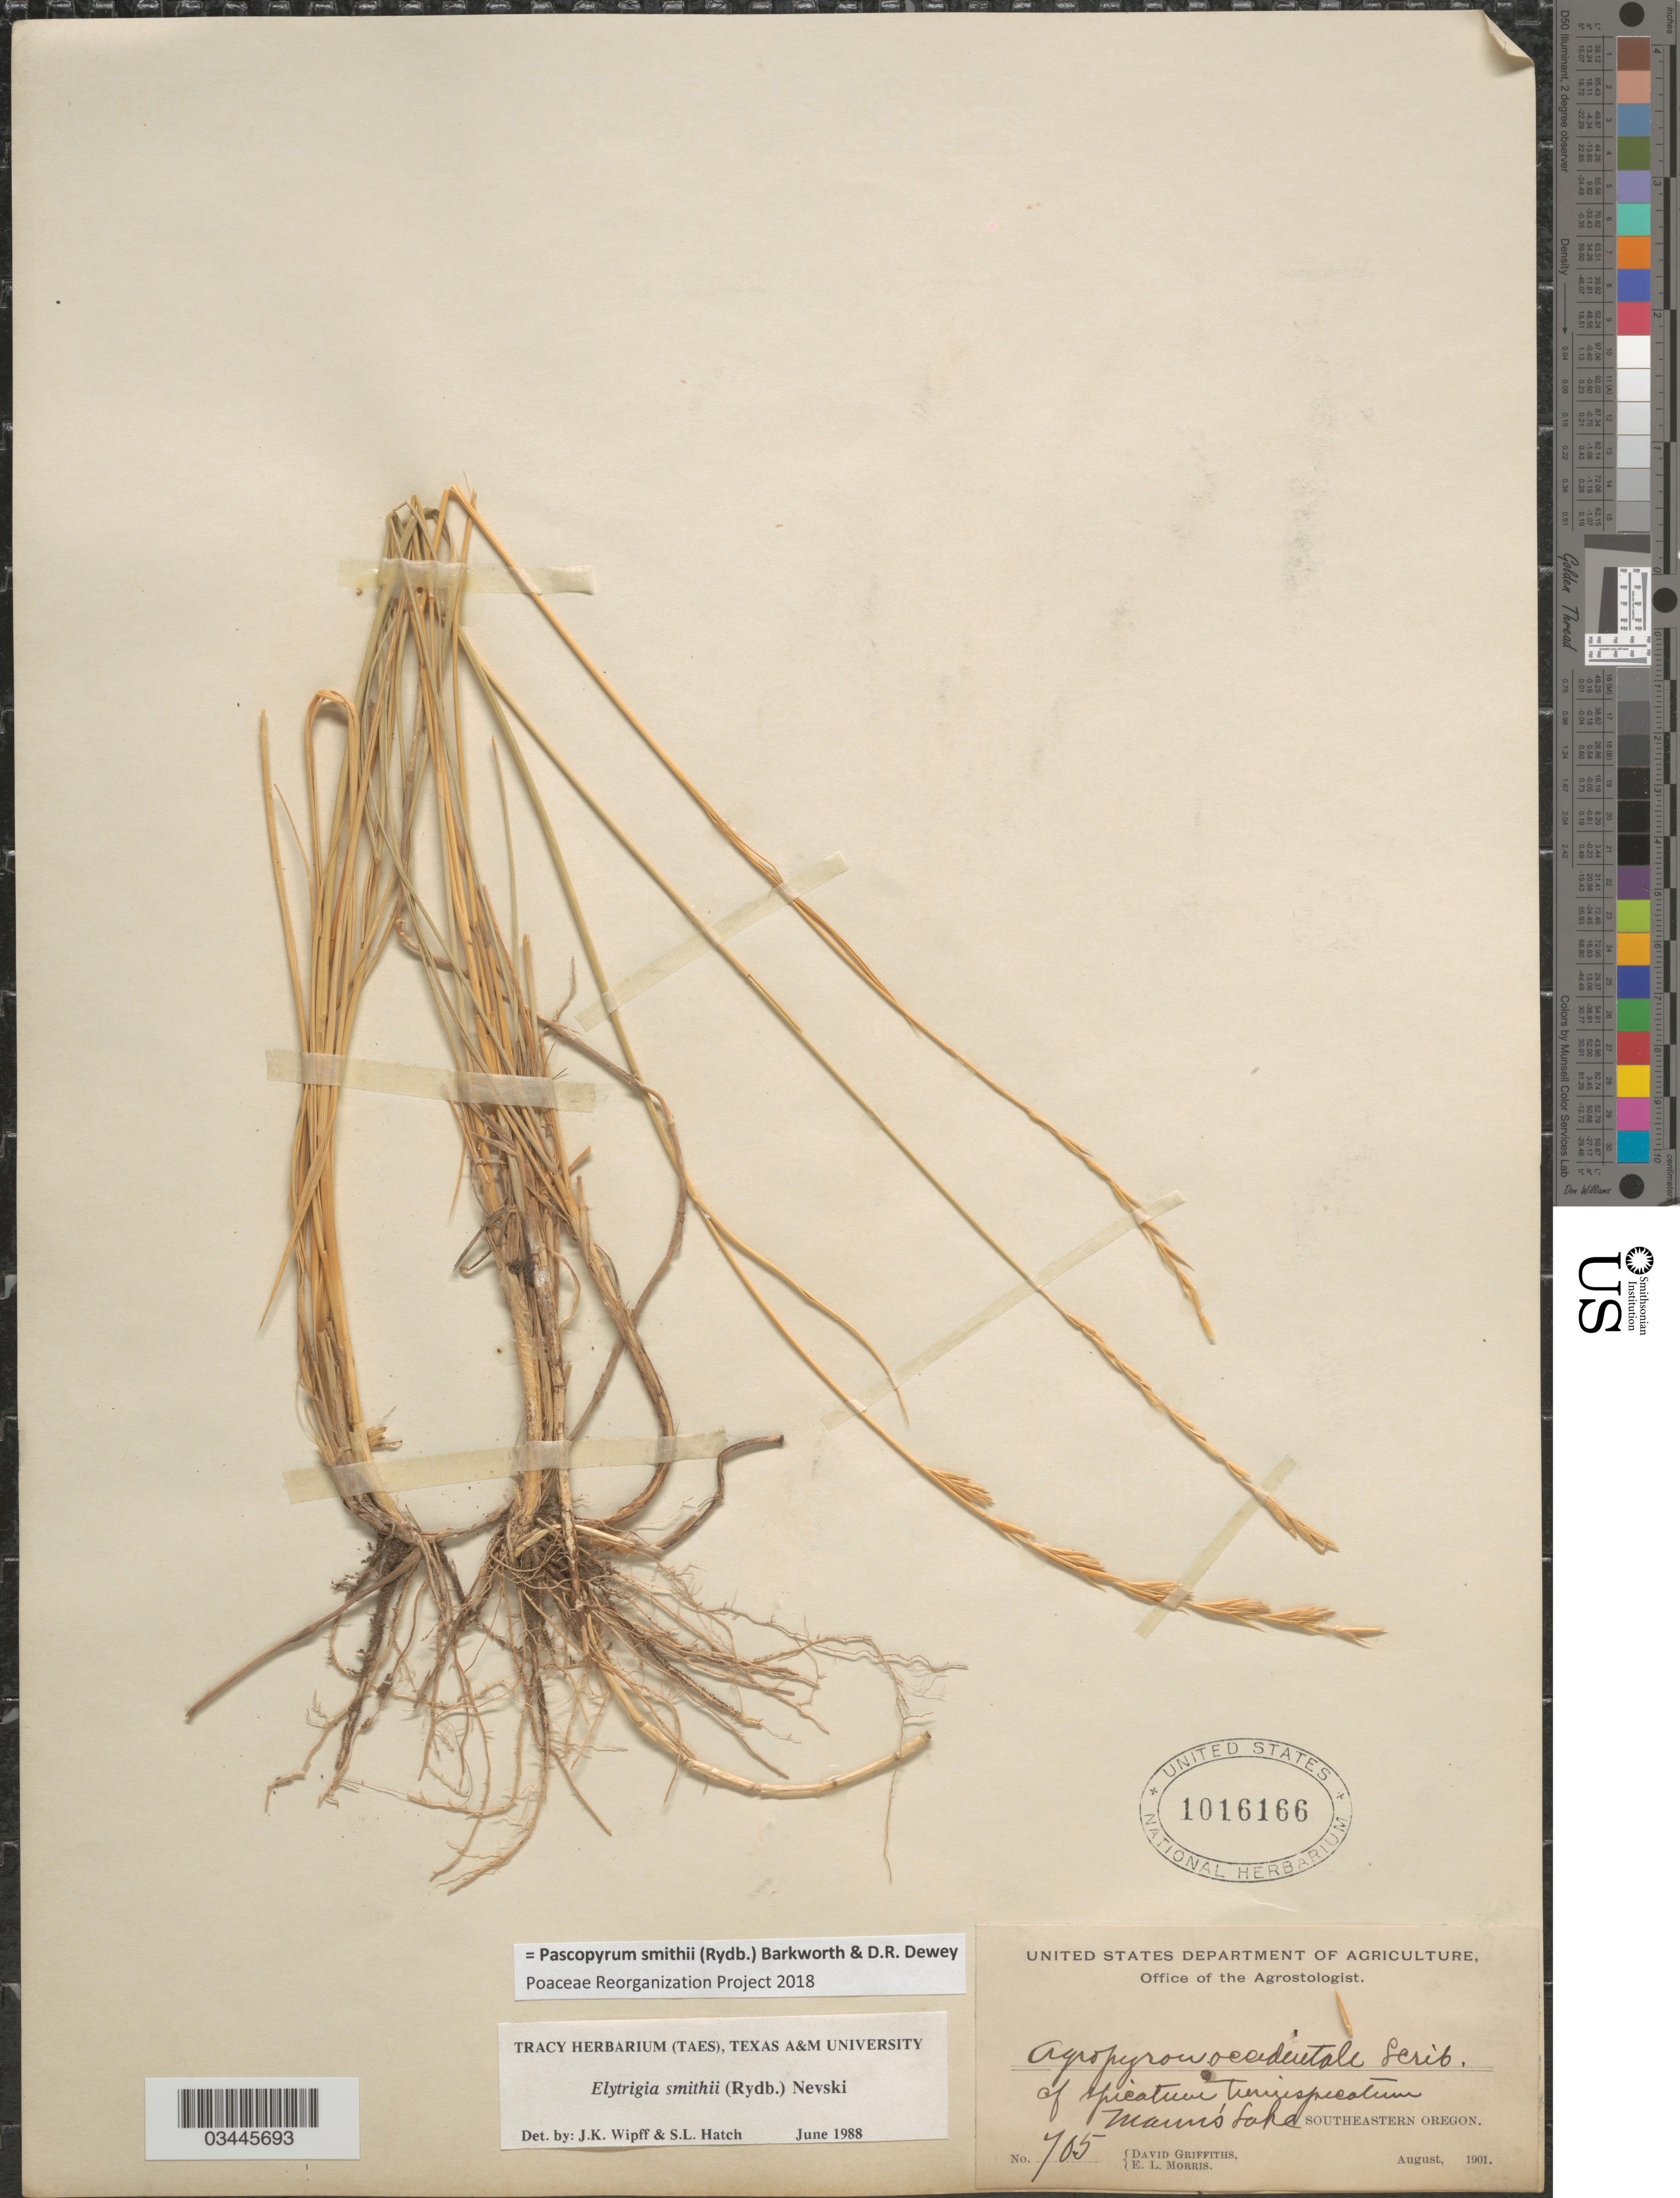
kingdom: Plantae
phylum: Tracheophyta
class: Liliopsida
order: Poales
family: Poaceae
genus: Pascopyrum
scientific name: Pascopyrum smithii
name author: (Rydb.) Barkworth & Dewey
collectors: D. Griffiths & E. Morris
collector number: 705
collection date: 1901-08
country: United States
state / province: Oregon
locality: Mann's Lake, Southeastern Oregon.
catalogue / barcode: US 1016166